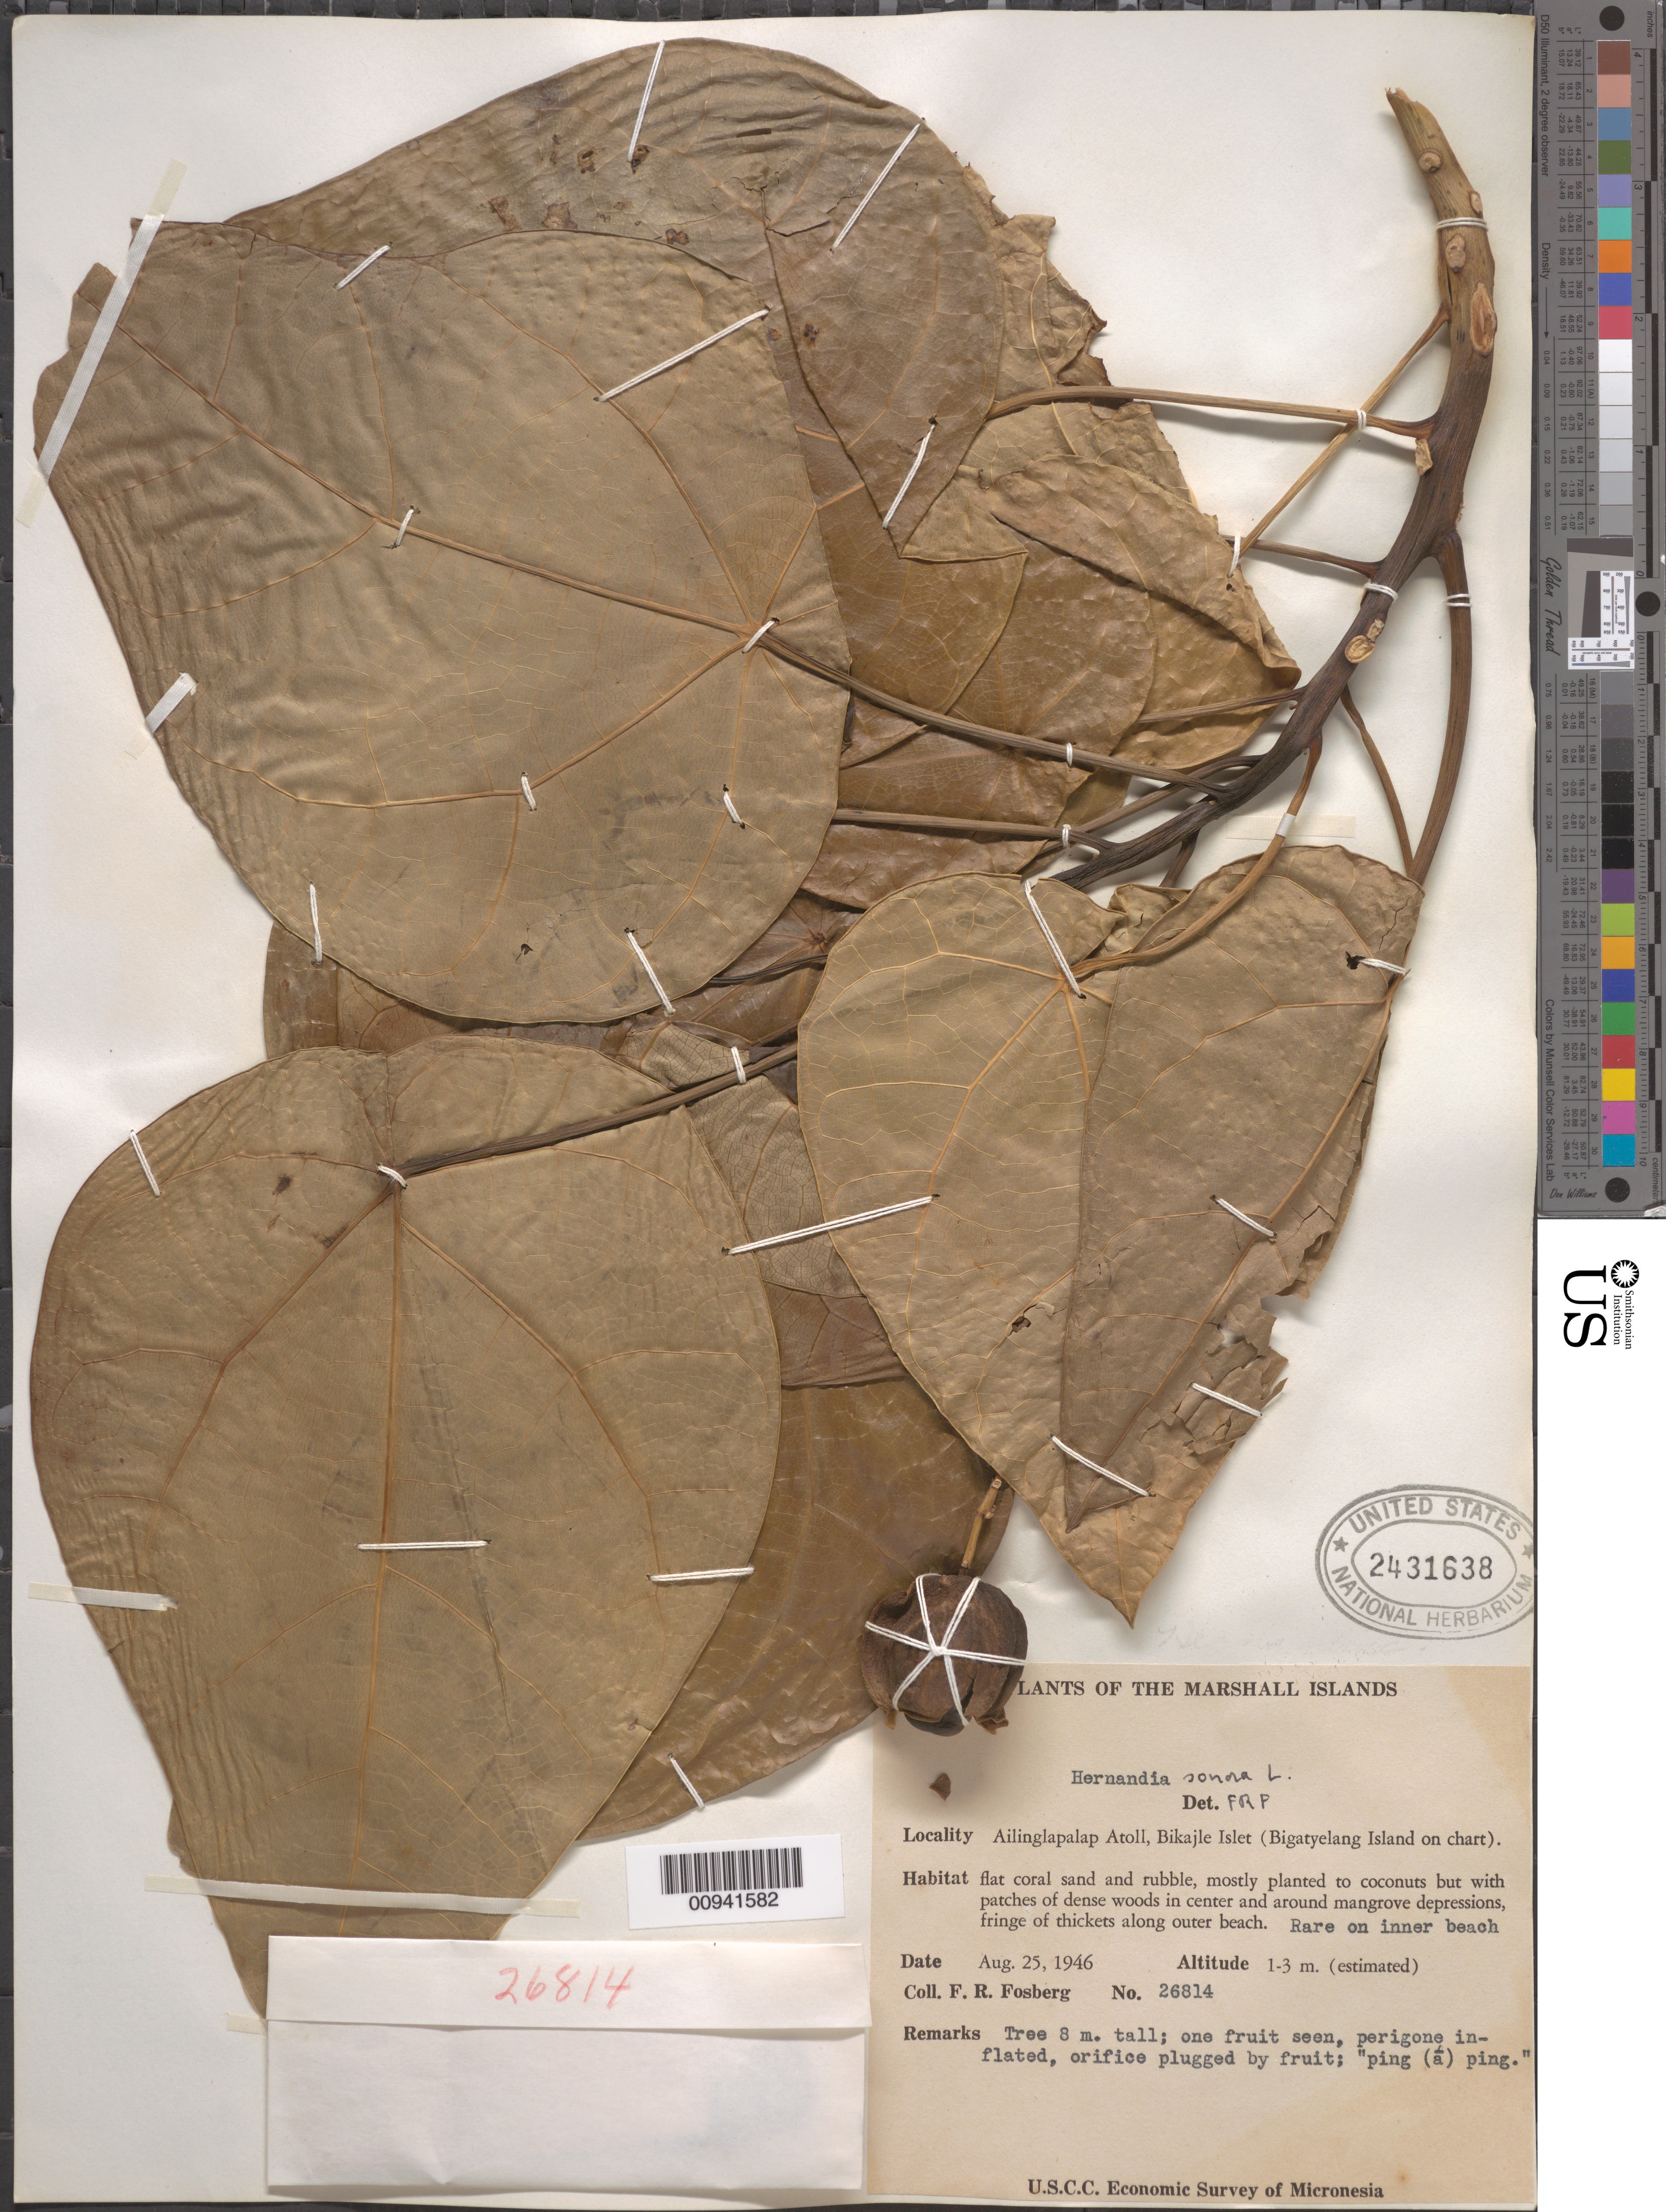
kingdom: Plantae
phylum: Tracheophyta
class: Magnoliopsida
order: Laurales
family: Hernandiaceae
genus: Hernandia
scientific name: Hernandia nymphaeifolia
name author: (C. Presl) Kubitzki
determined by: Strong, M. T., (US), Smithsonian Institution - National Museum of Natural History (UNITED STATES)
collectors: F. R. Fosberg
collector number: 26814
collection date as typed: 25 Aug 1946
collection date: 1946-08-25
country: Marshall Islands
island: Ailinglaplap [Ailinglapalap] Atoll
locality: Bikajle Islet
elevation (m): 1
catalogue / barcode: US 2431638